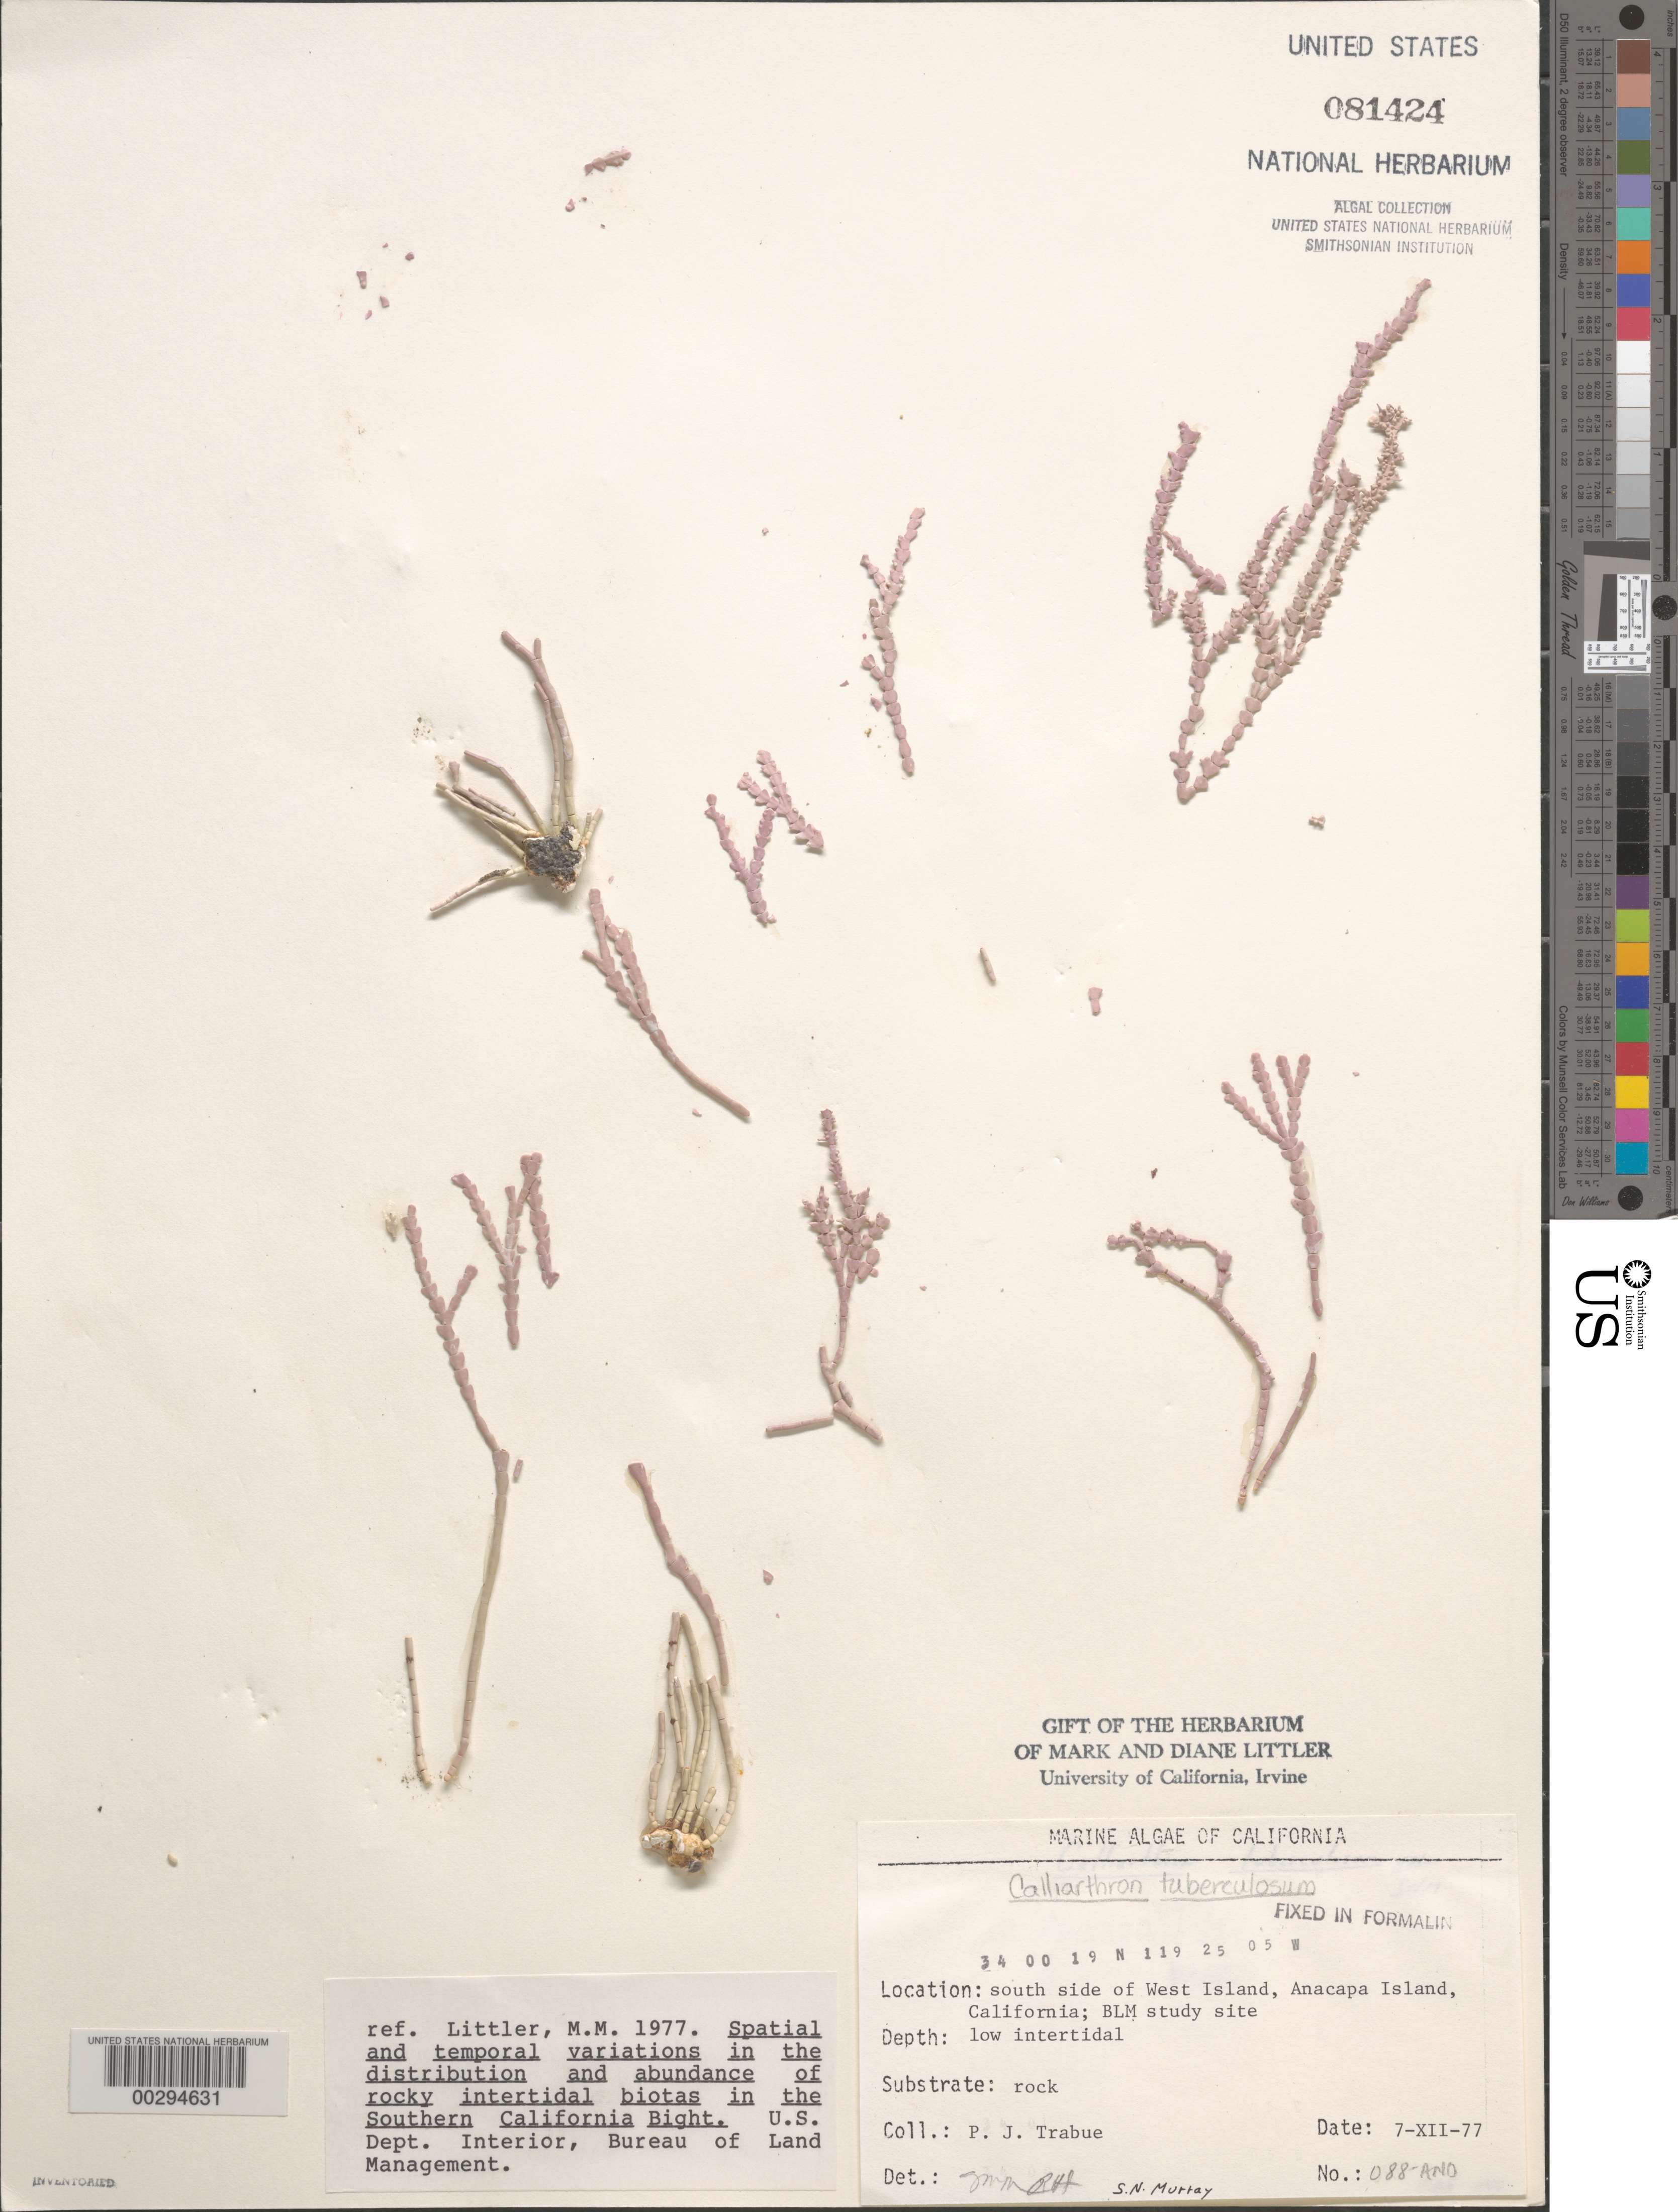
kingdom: Plantae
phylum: Rhodophyta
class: Florideophyceae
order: Corallinales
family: Corallinaceae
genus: Calliarthron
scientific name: Calliarthron tuberculosum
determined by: Sims, Robert H.; Murray, S. N.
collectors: P. J. Trabue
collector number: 088-ANO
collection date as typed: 07 Dec 1977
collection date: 1977-12-07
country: United States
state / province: California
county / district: Ventura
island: Anacapa Island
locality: South side of west island, near Cat Rock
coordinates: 34 00'19"N, 119 25'05"W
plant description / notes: BLM-SOCALBIGHT Rocky Intertidal Survey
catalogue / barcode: US 81424